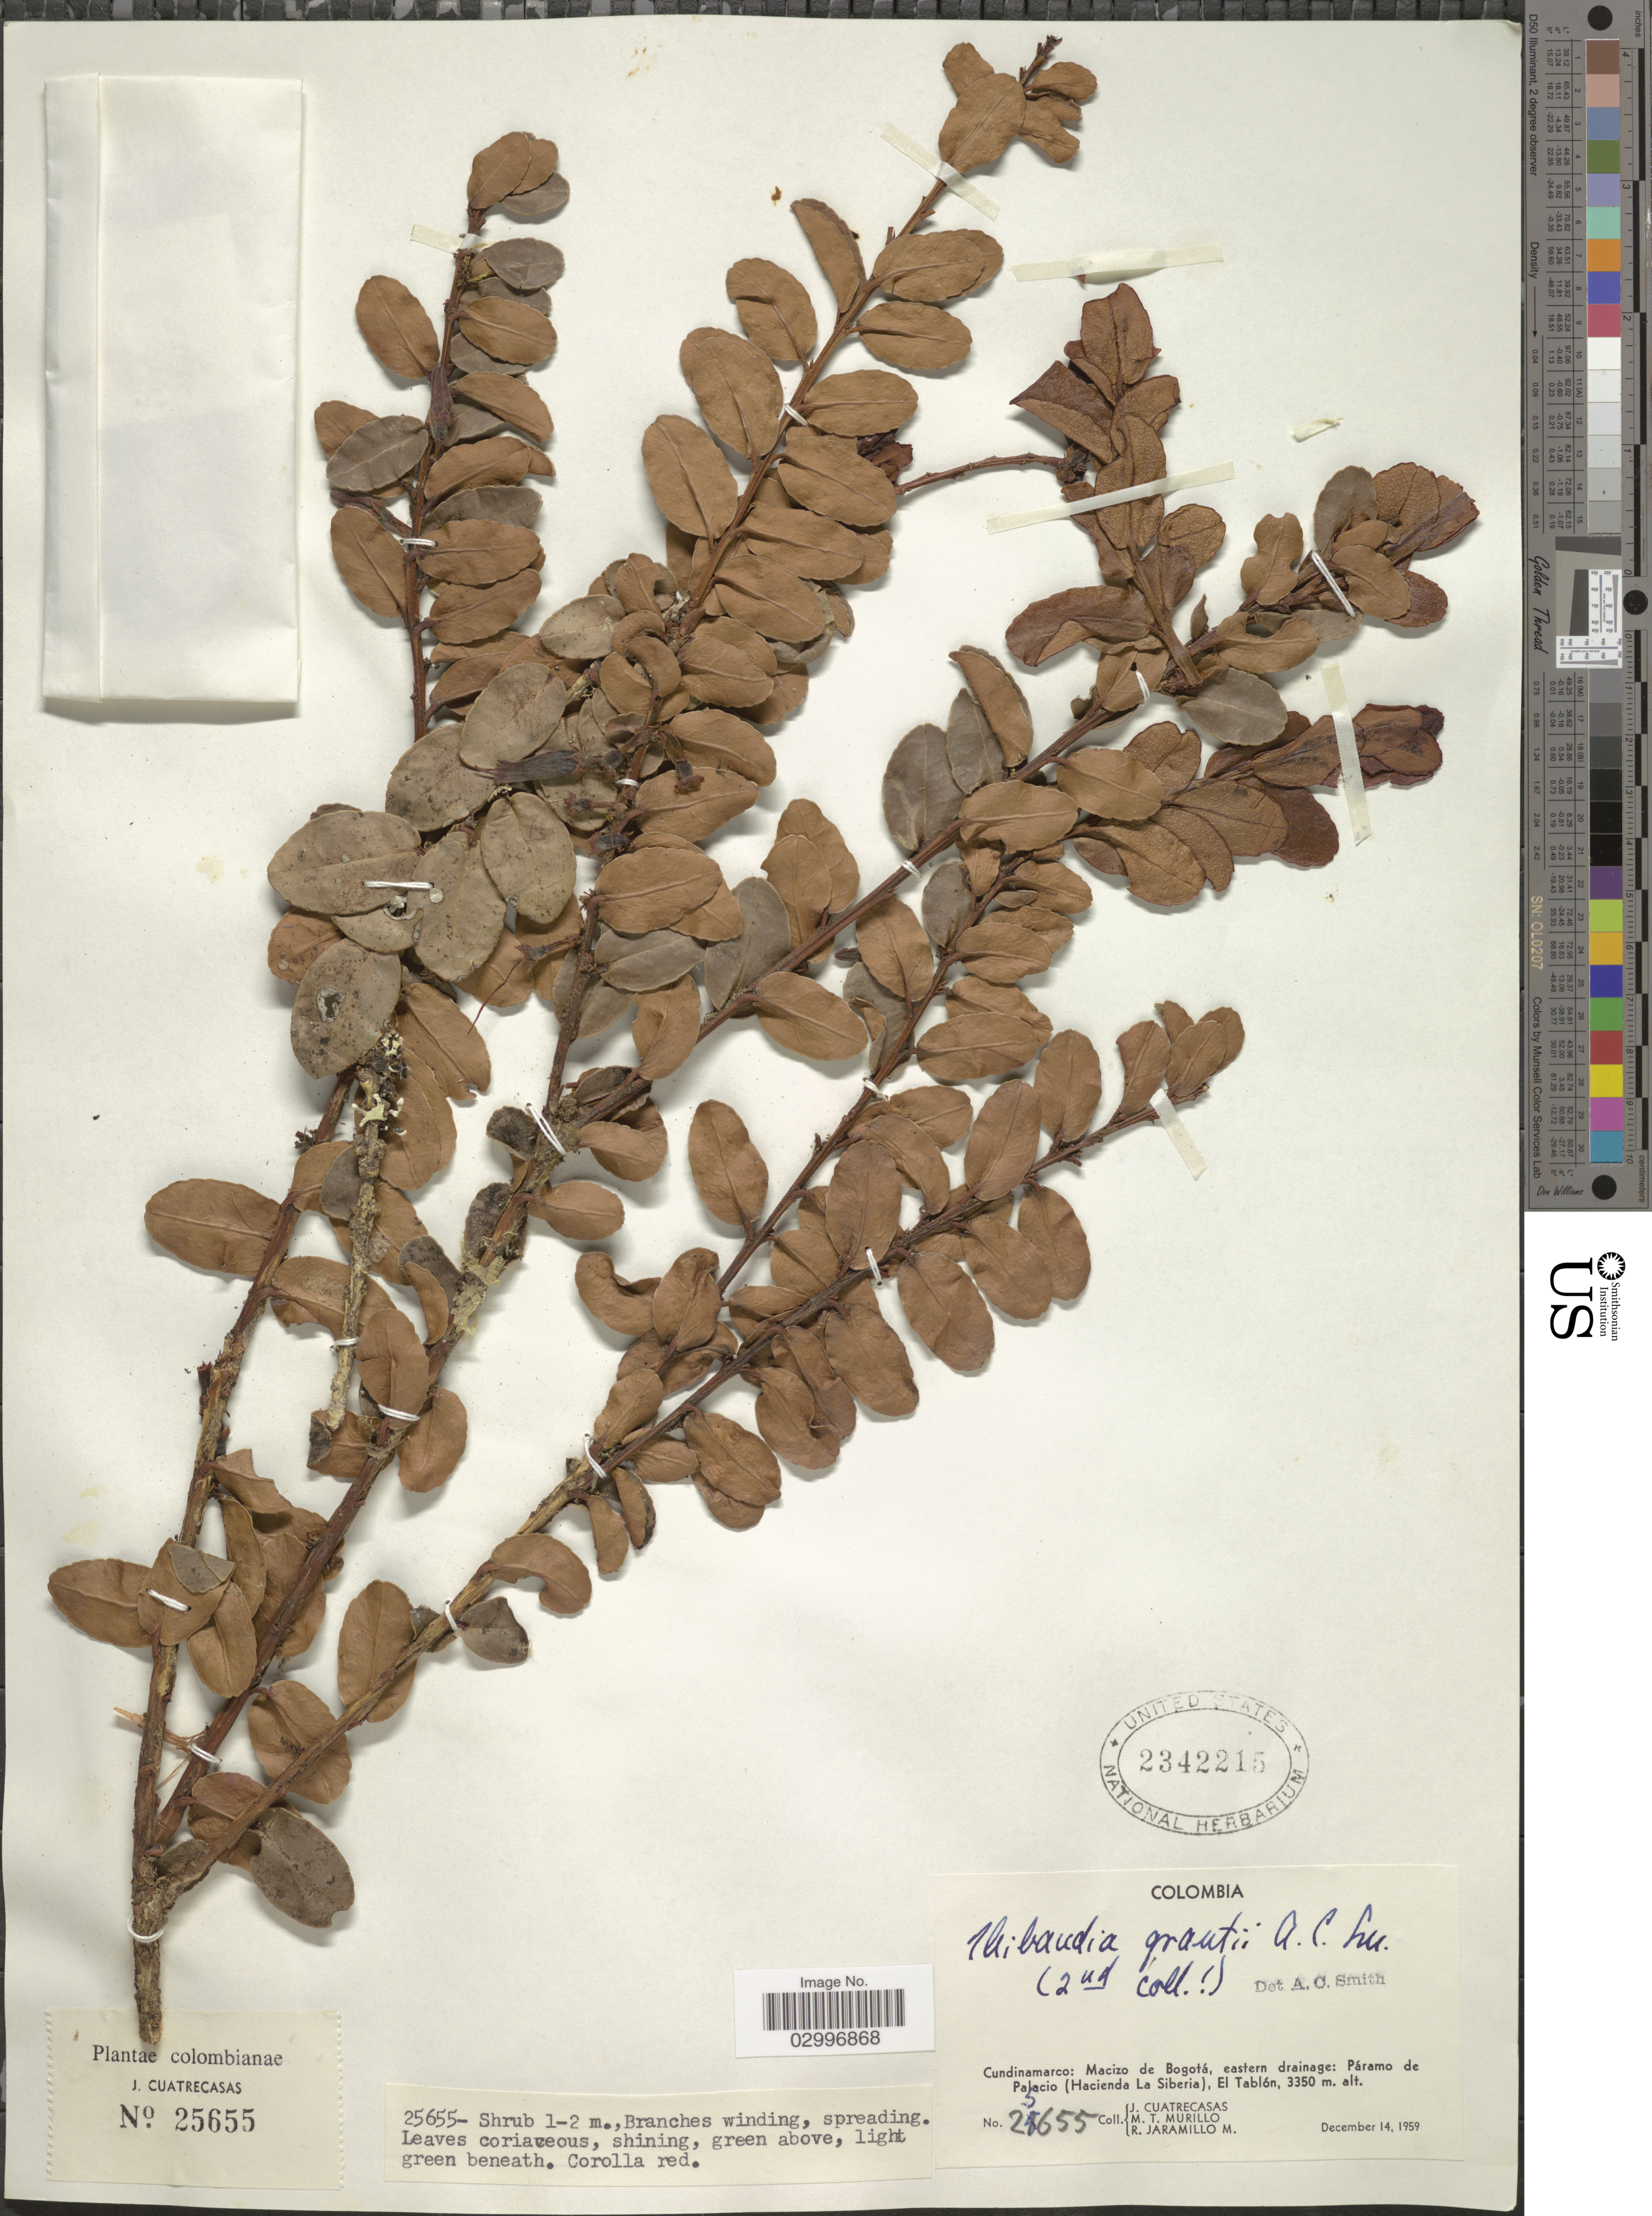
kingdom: Plantae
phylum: Tracheophyta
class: Magnoliopsida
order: Ericales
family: Ericaceae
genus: Thibaudia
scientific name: Thibaudia grantii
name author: A.C. Sm.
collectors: J. Cuatrecasas, M. Murillo & R. Jaramillo M.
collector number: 25655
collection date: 1959-12-14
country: Colombia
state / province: Cundinamarca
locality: Macizo de Bogotá, eastern drainage: Páramo de Palacio (Hacienda La Siberia), El Tablón.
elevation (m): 3350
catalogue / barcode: US 2342215